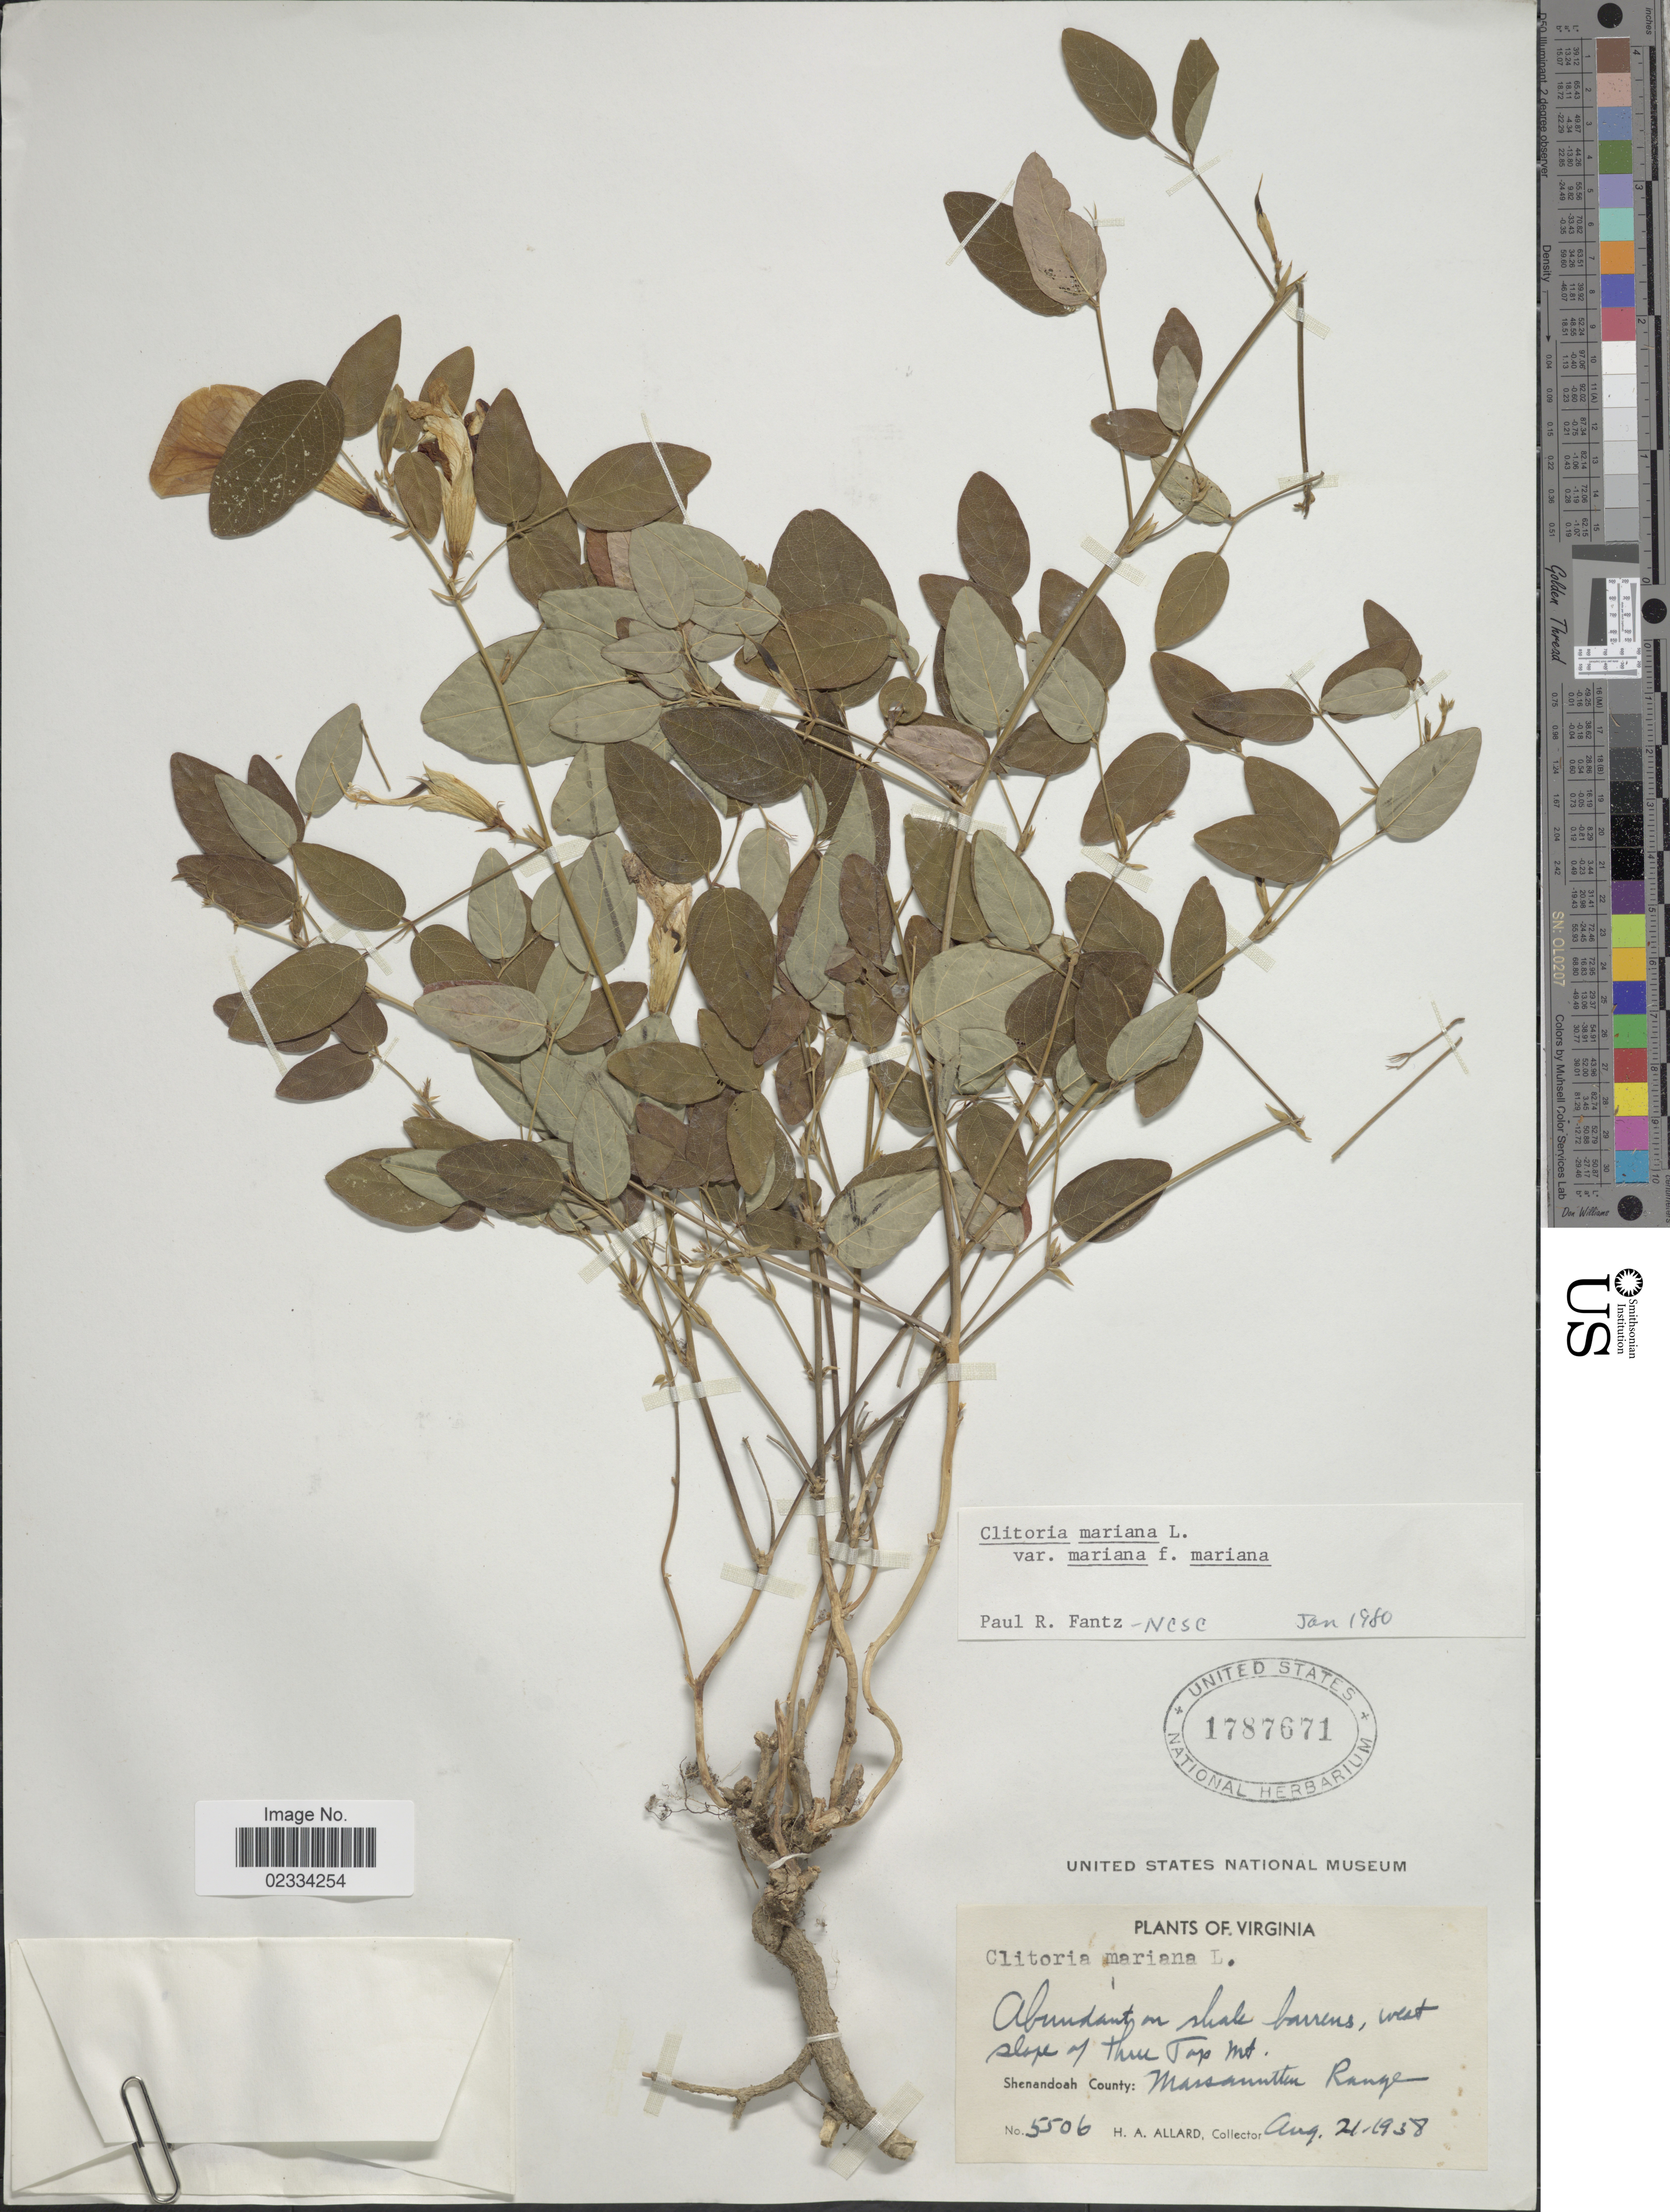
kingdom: Plantae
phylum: Tracheophyta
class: Magnoliopsida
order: Fabales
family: Fabaceae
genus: Clitoria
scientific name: Clitoria mariana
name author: L.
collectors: H. A. Allard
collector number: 5506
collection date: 1938-08-21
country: United States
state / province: Virginia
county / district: Shenandoah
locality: West slope of Three Top Mt. Shenandoah County: Massanutten Range.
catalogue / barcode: US 1787671